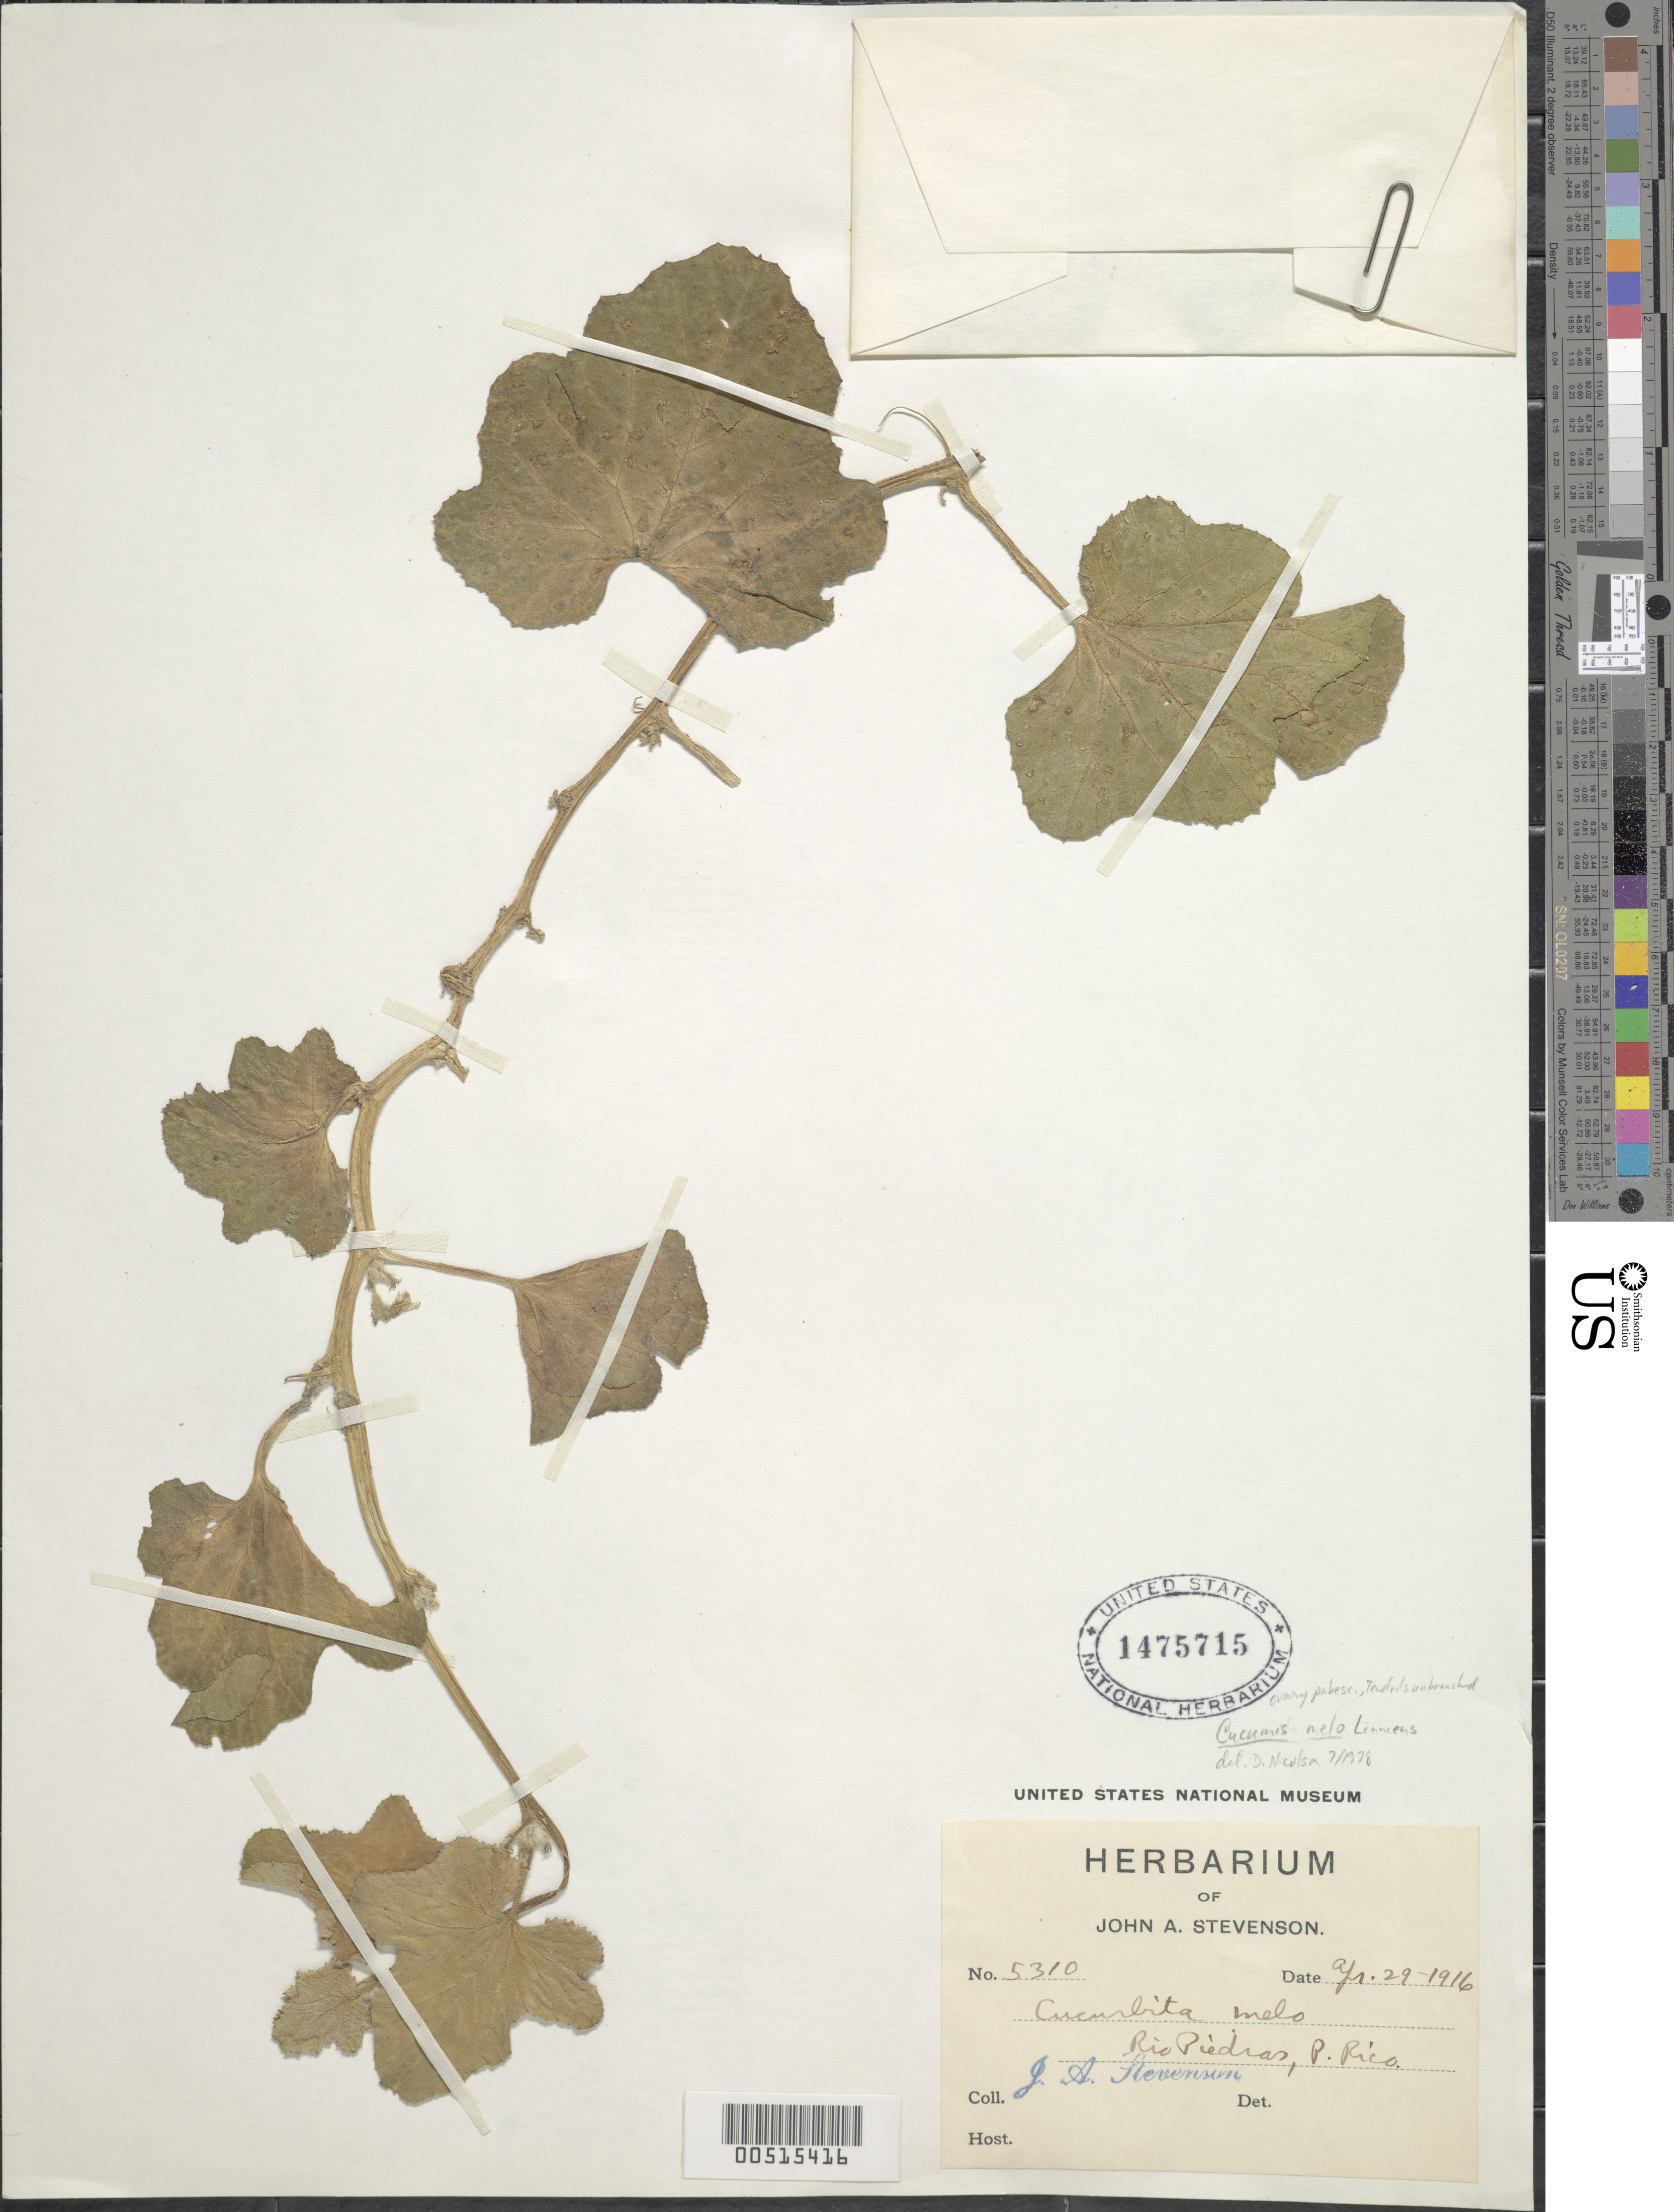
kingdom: Plantae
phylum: Tracheophyta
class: Magnoliopsida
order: Cucurbitales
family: Cucurbitaceae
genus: Cucumis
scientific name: Cucumis melo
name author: L.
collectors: J. Stevenson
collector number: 5310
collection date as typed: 29 Apr 1916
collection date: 1916-04-29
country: Puerto Rico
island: Greater Antilles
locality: Rio Piedras.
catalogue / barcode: US 1475715